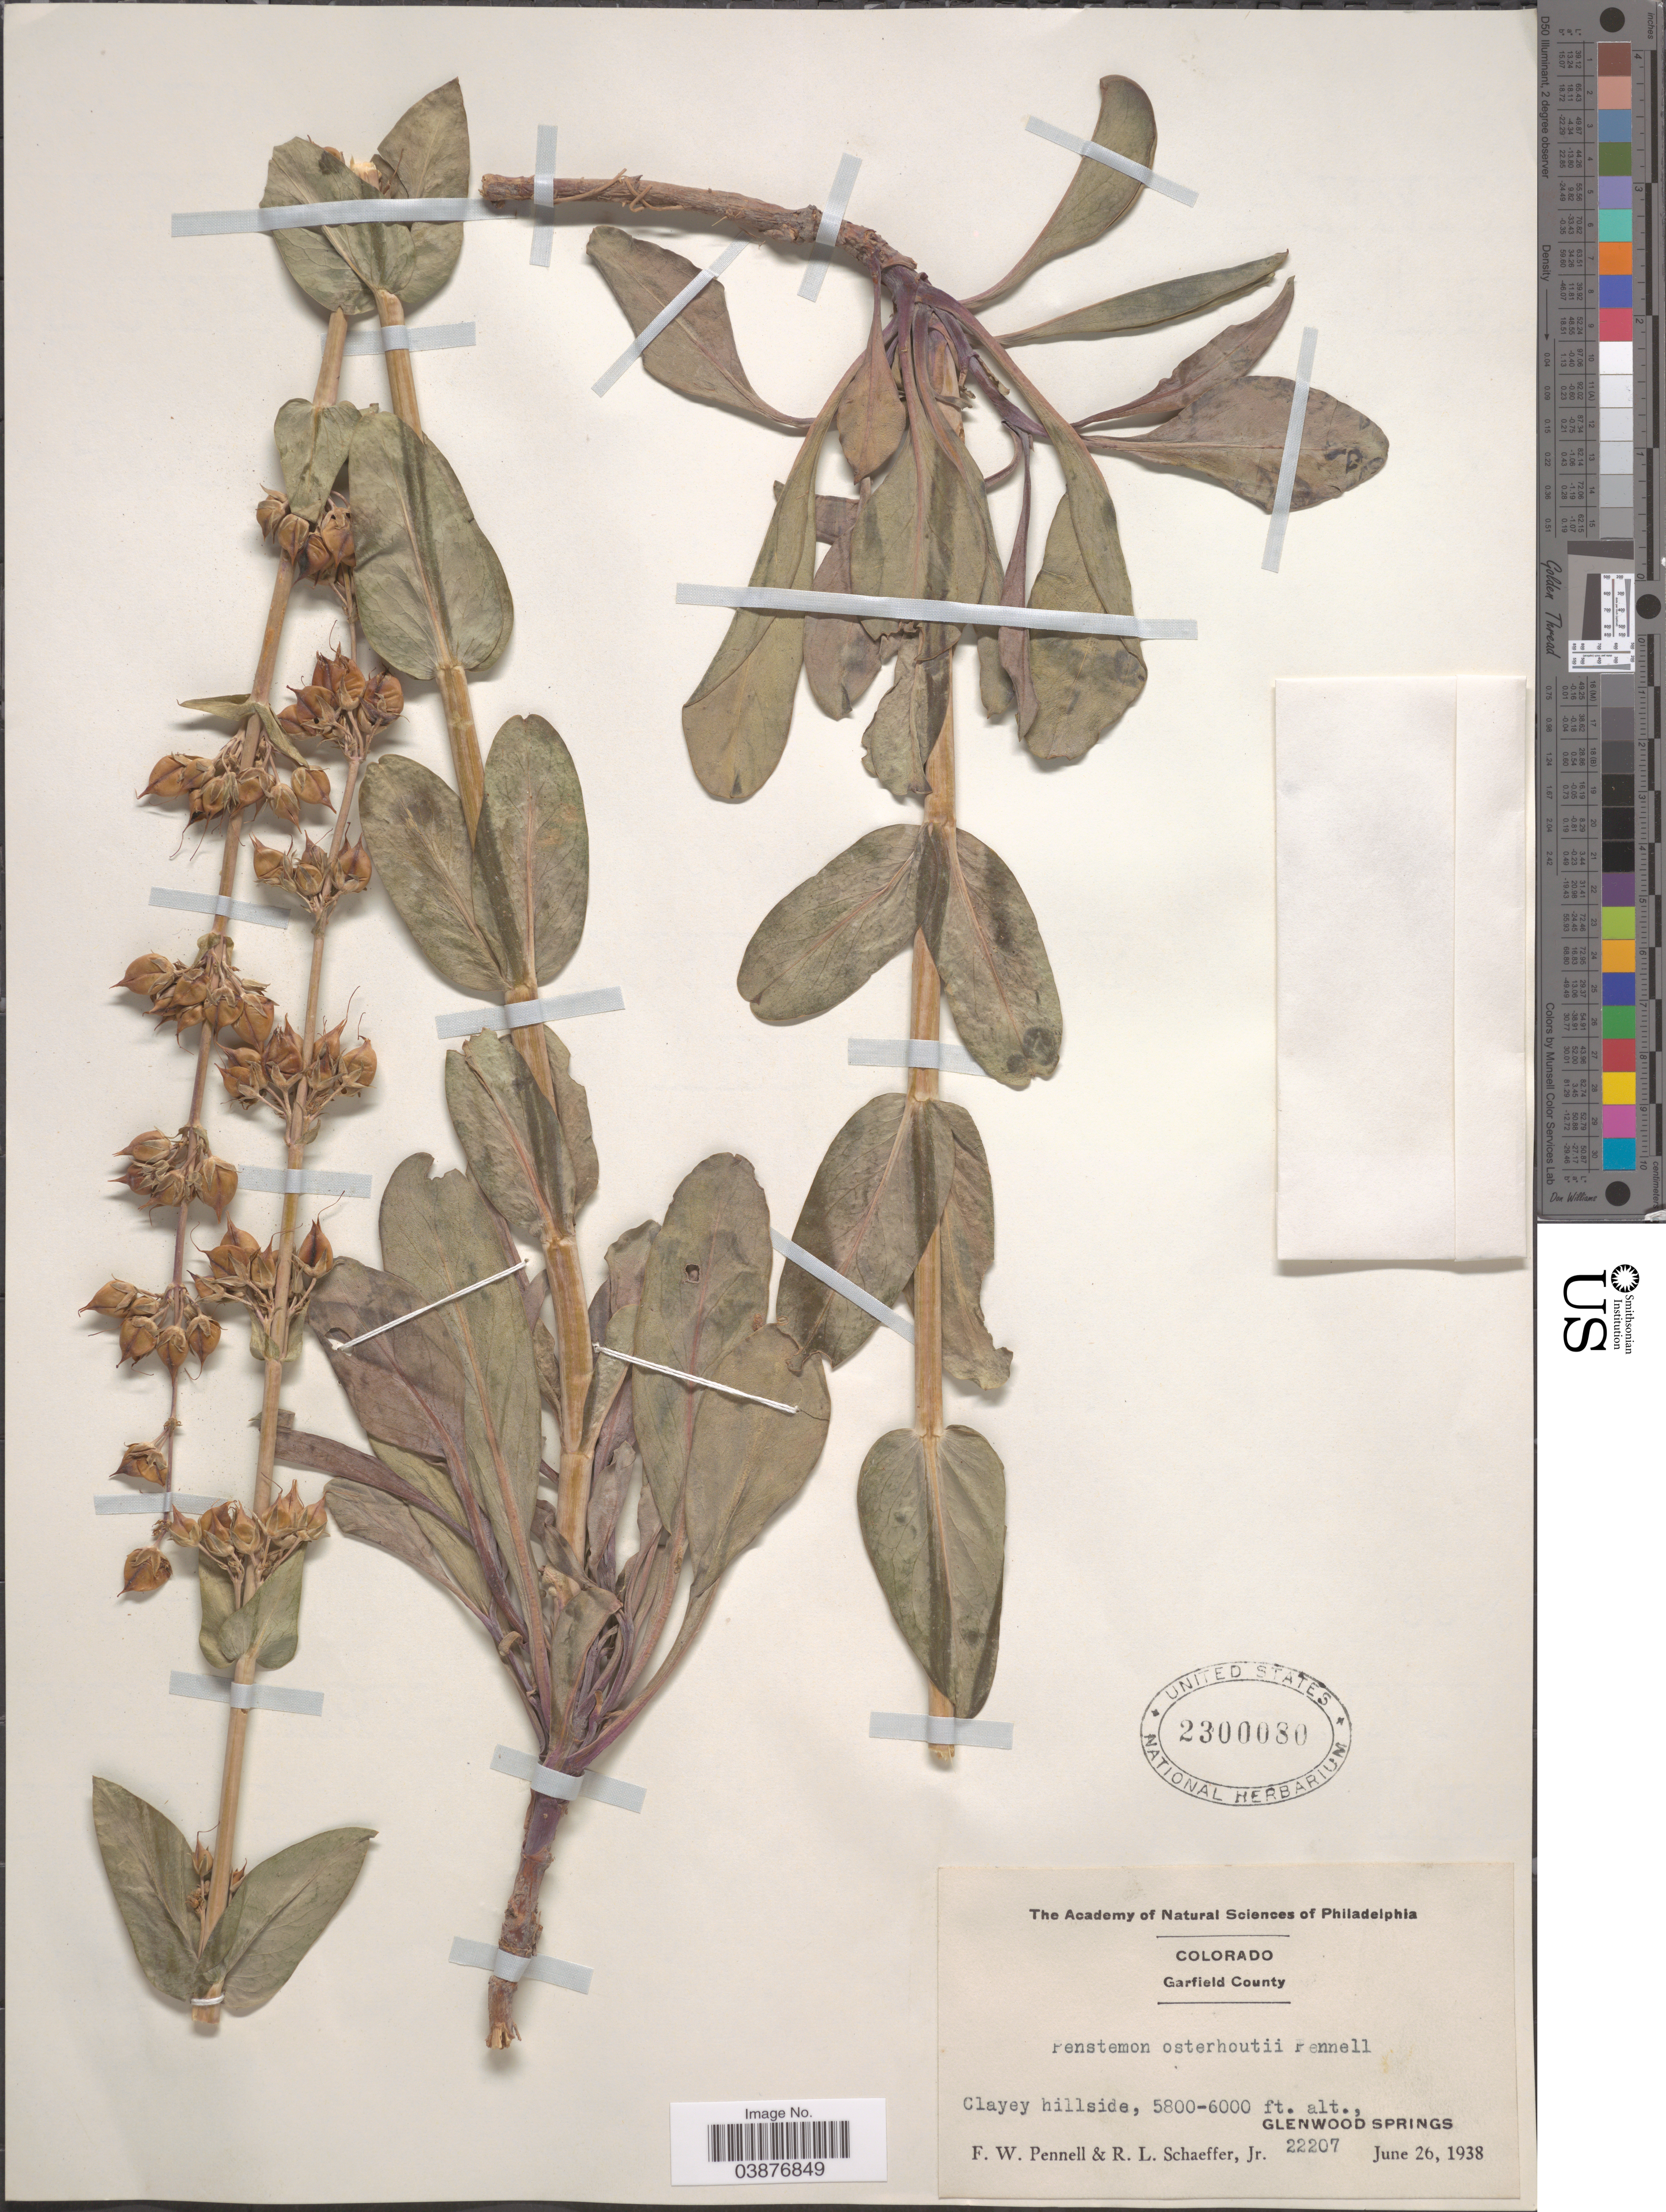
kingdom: Plantae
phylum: Tracheophyta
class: Magnoliopsida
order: Lamiales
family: Plantaginaceae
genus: Penstemon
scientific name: Penstemon osterhoutii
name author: Pennell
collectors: F. W. Pennell & R. L. Schaeffer Jr.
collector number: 22207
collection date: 1938-06-26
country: United States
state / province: Colorado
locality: Garfield County. Glenwood Springs.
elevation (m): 1768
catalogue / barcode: US 2300080